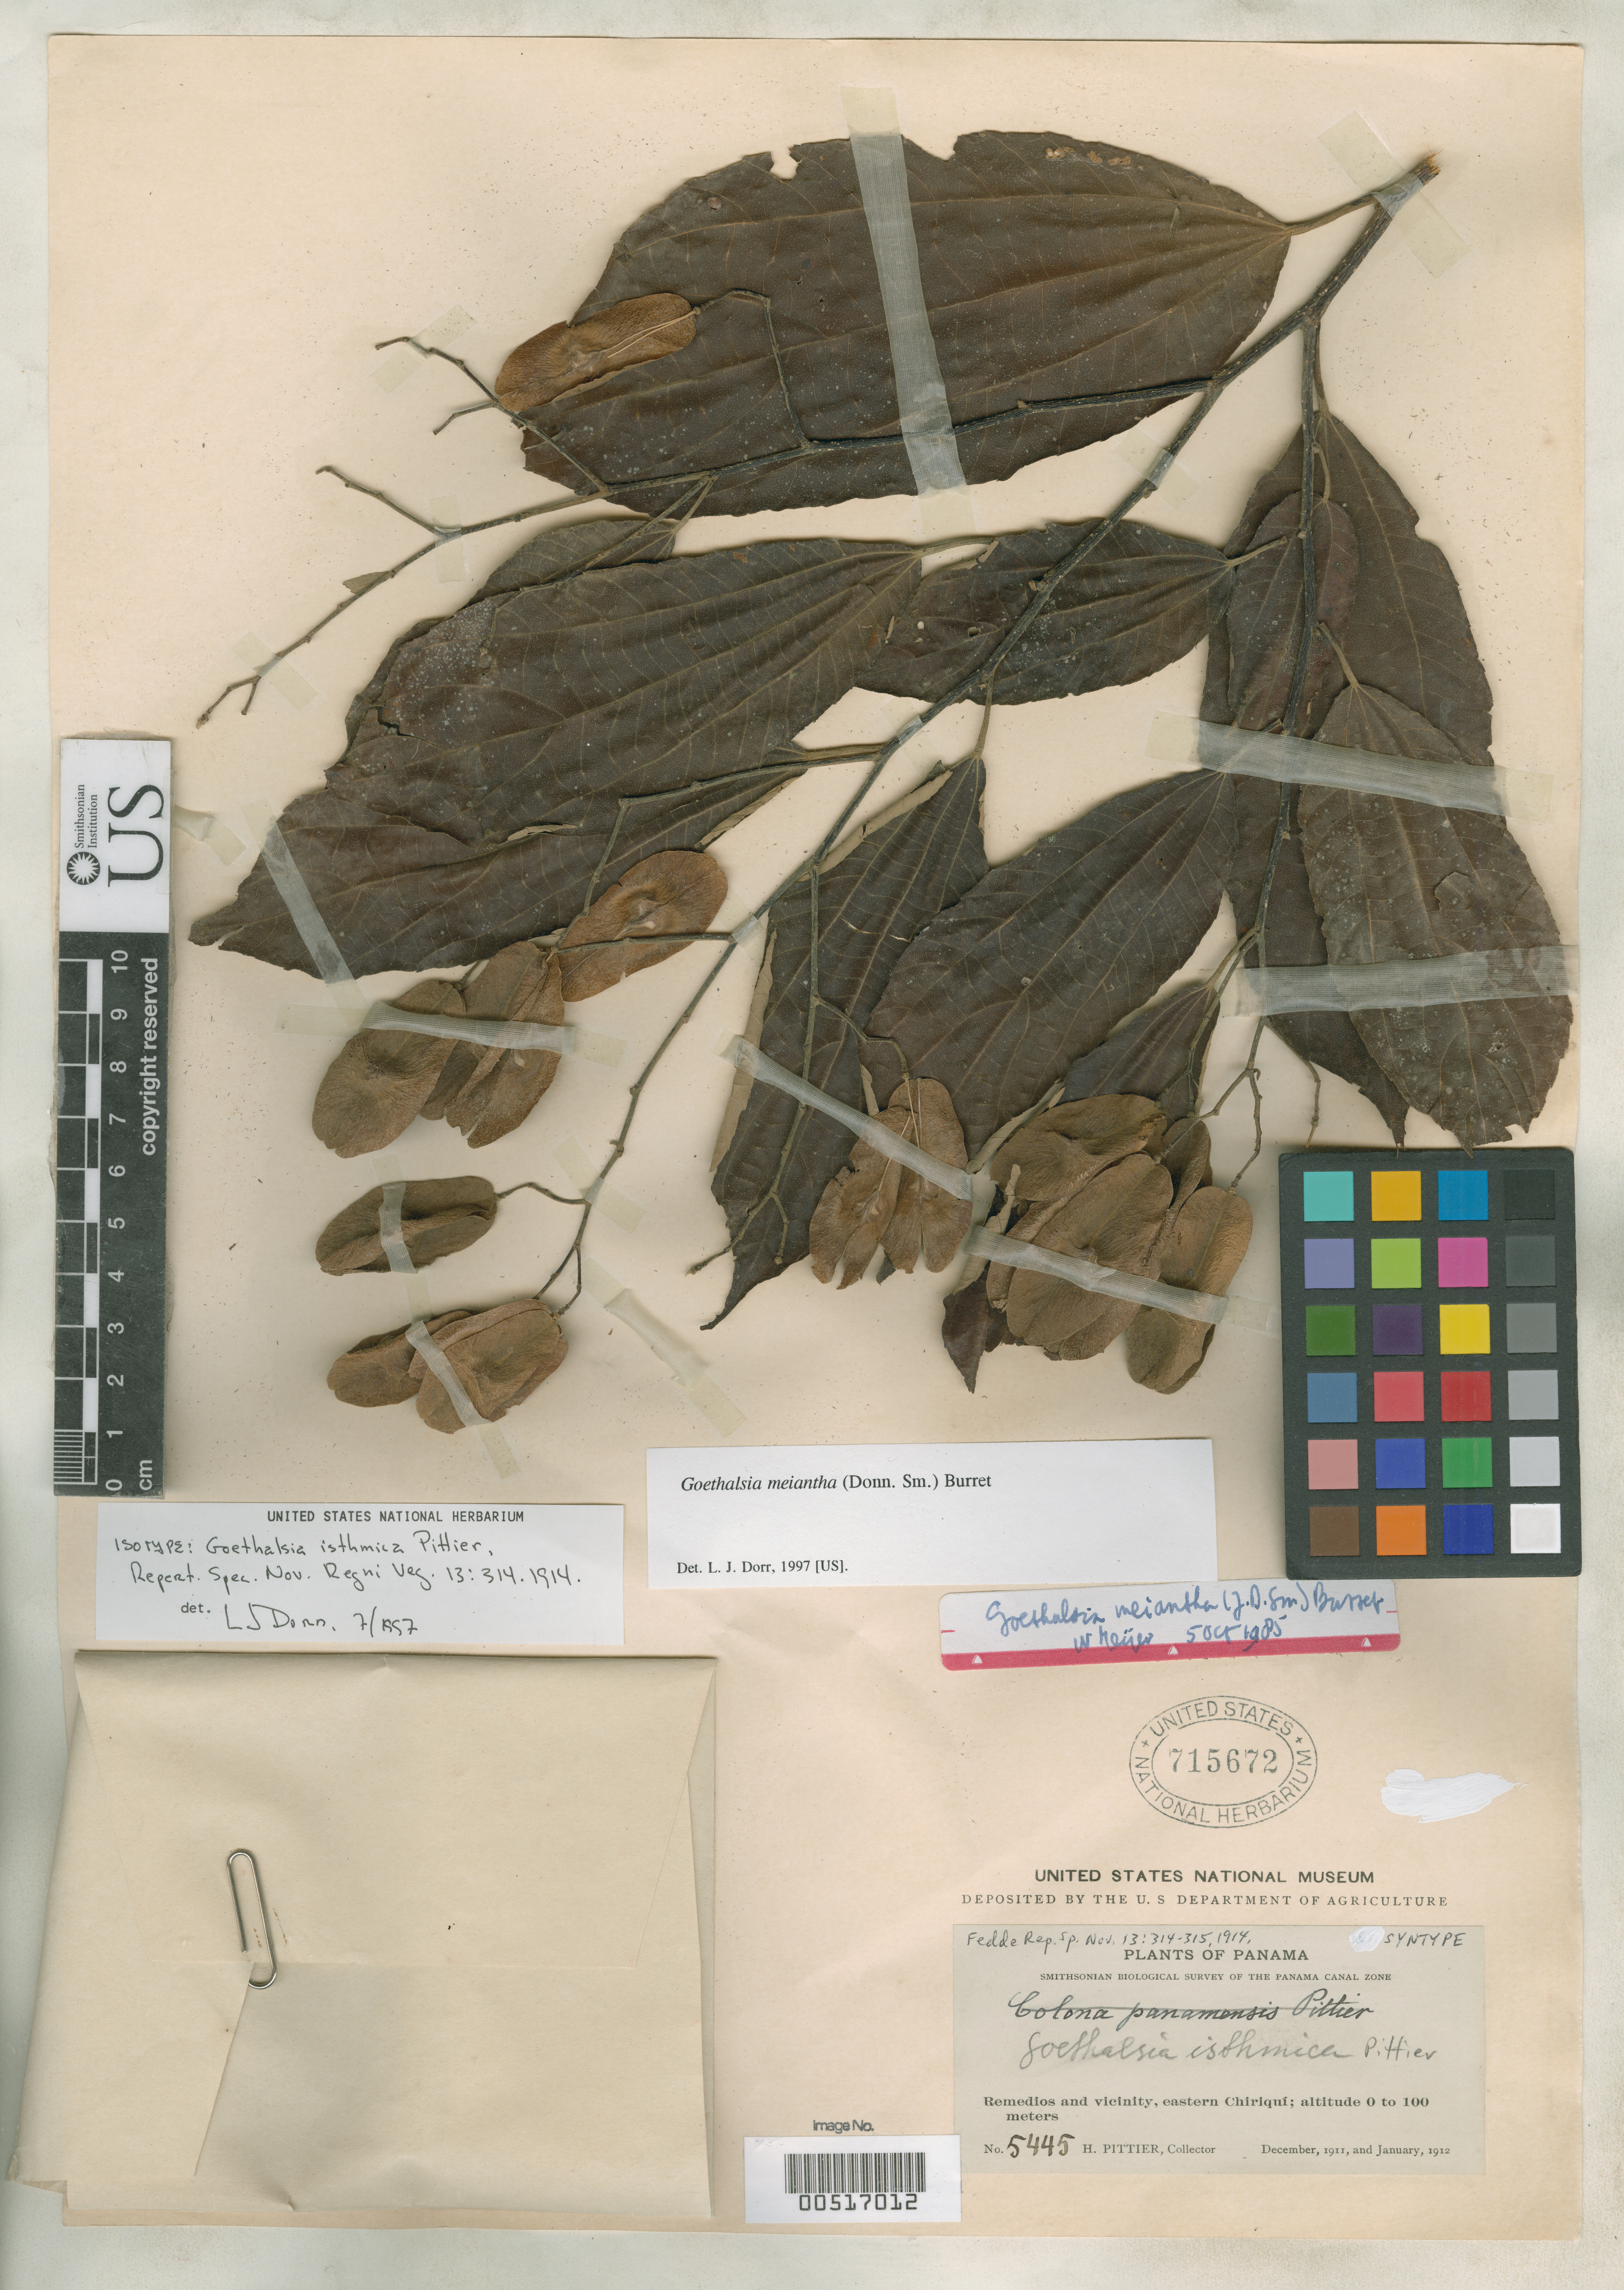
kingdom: Plantae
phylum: Tracheophyta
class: Magnoliopsida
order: Malvales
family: Malvaceae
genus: Goethalsia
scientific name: Goethalsia isthmica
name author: Pittier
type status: Type Collection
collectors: H. F. Pittier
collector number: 5445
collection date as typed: December, 1911, and January, 1912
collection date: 1911-12,1912-01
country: Panama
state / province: Chiriquí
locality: Remedios & vicinity, eastern Chiriqui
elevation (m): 0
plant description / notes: Type citation & annotations ambiguous. Protologue, "Panama: Around Remedios, eastern Chiriqui, flowers March 31, 1911; fruits Dec. 30, 1911; Pittier 5445 (U.S. Nat. Herbarium, 715672-3, 861432, type)." US sheets 715673 & 861432 both annotated "type" by Pittier; labels on 715672 & 715673 give collection dates "December, 1911, and January, 1912"; label on 861432, "March 31, 1911" and all 3 sheets later annotated "syntype" [unsigned & undated; S.F. Smith script].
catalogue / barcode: US 715672